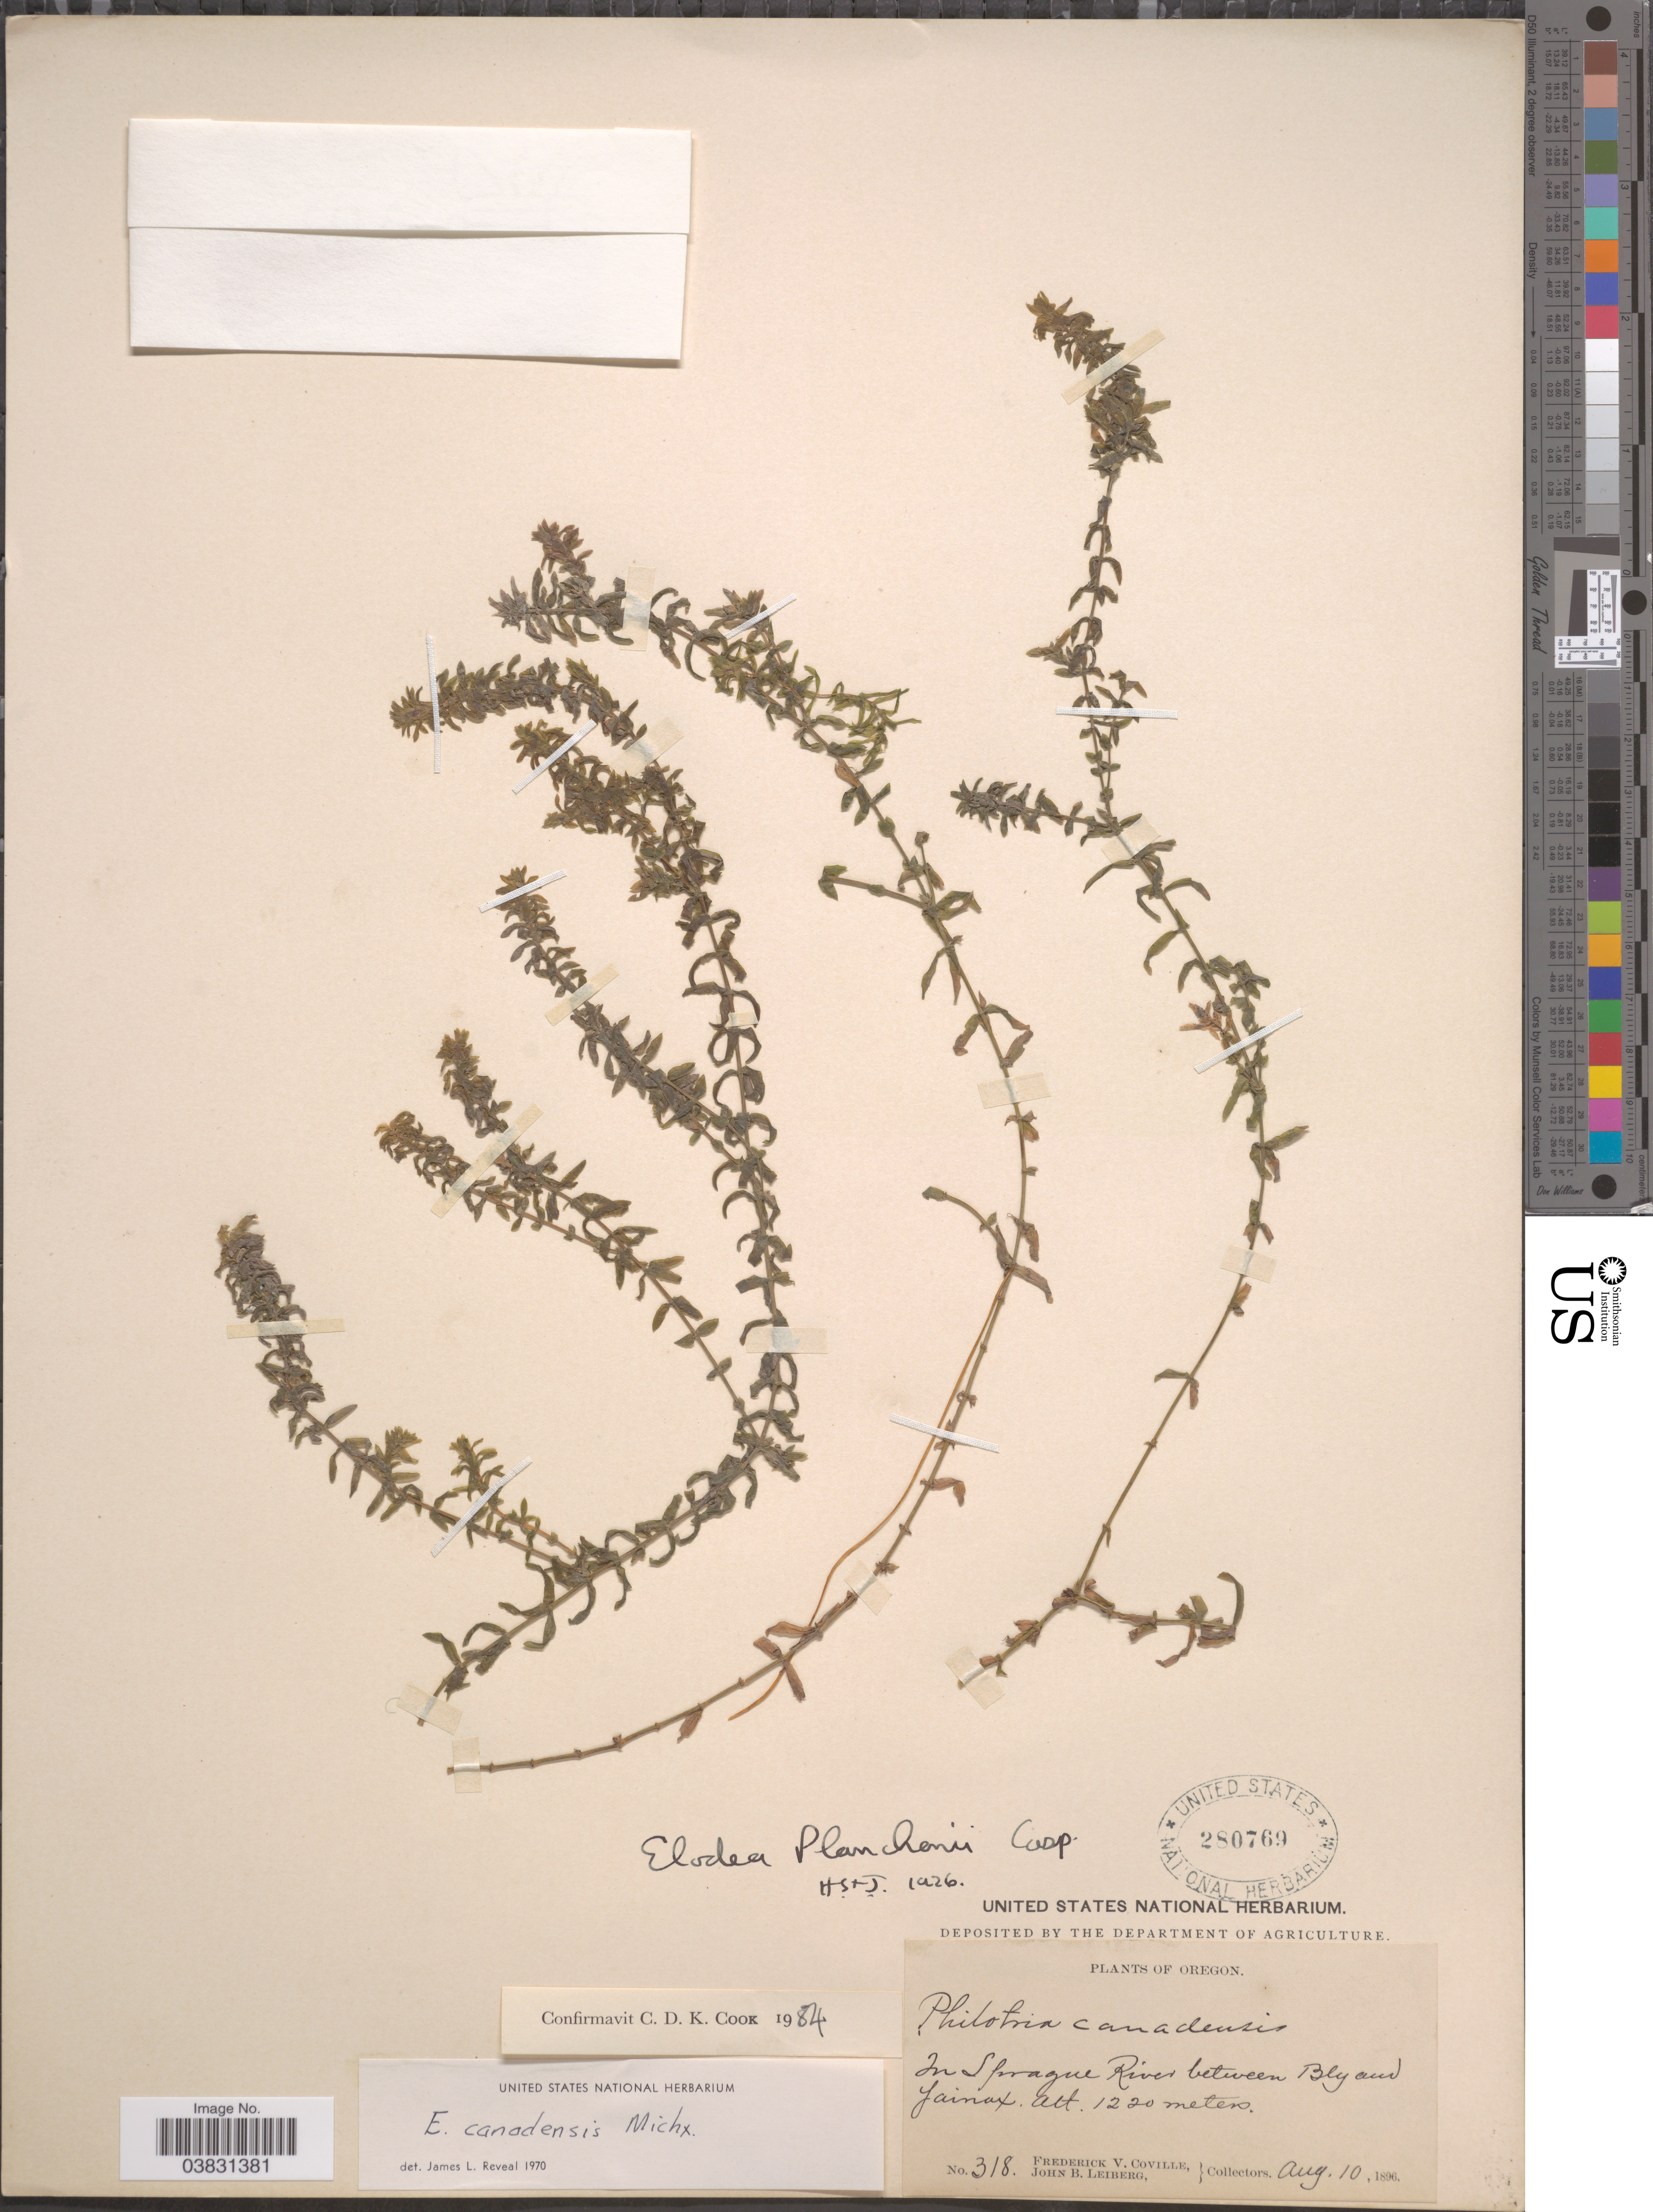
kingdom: Plantae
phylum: Tracheophyta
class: Liliopsida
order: Alismatales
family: Hydrocharitaceae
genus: Elodea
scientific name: Elodea canadensis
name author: Michx.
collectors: F. V. Coville & J. B. Leiberg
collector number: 318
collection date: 1896-08-10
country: United States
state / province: Oregon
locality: In Sprague River between Bly and Yainax.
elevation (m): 1220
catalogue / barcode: US 280769